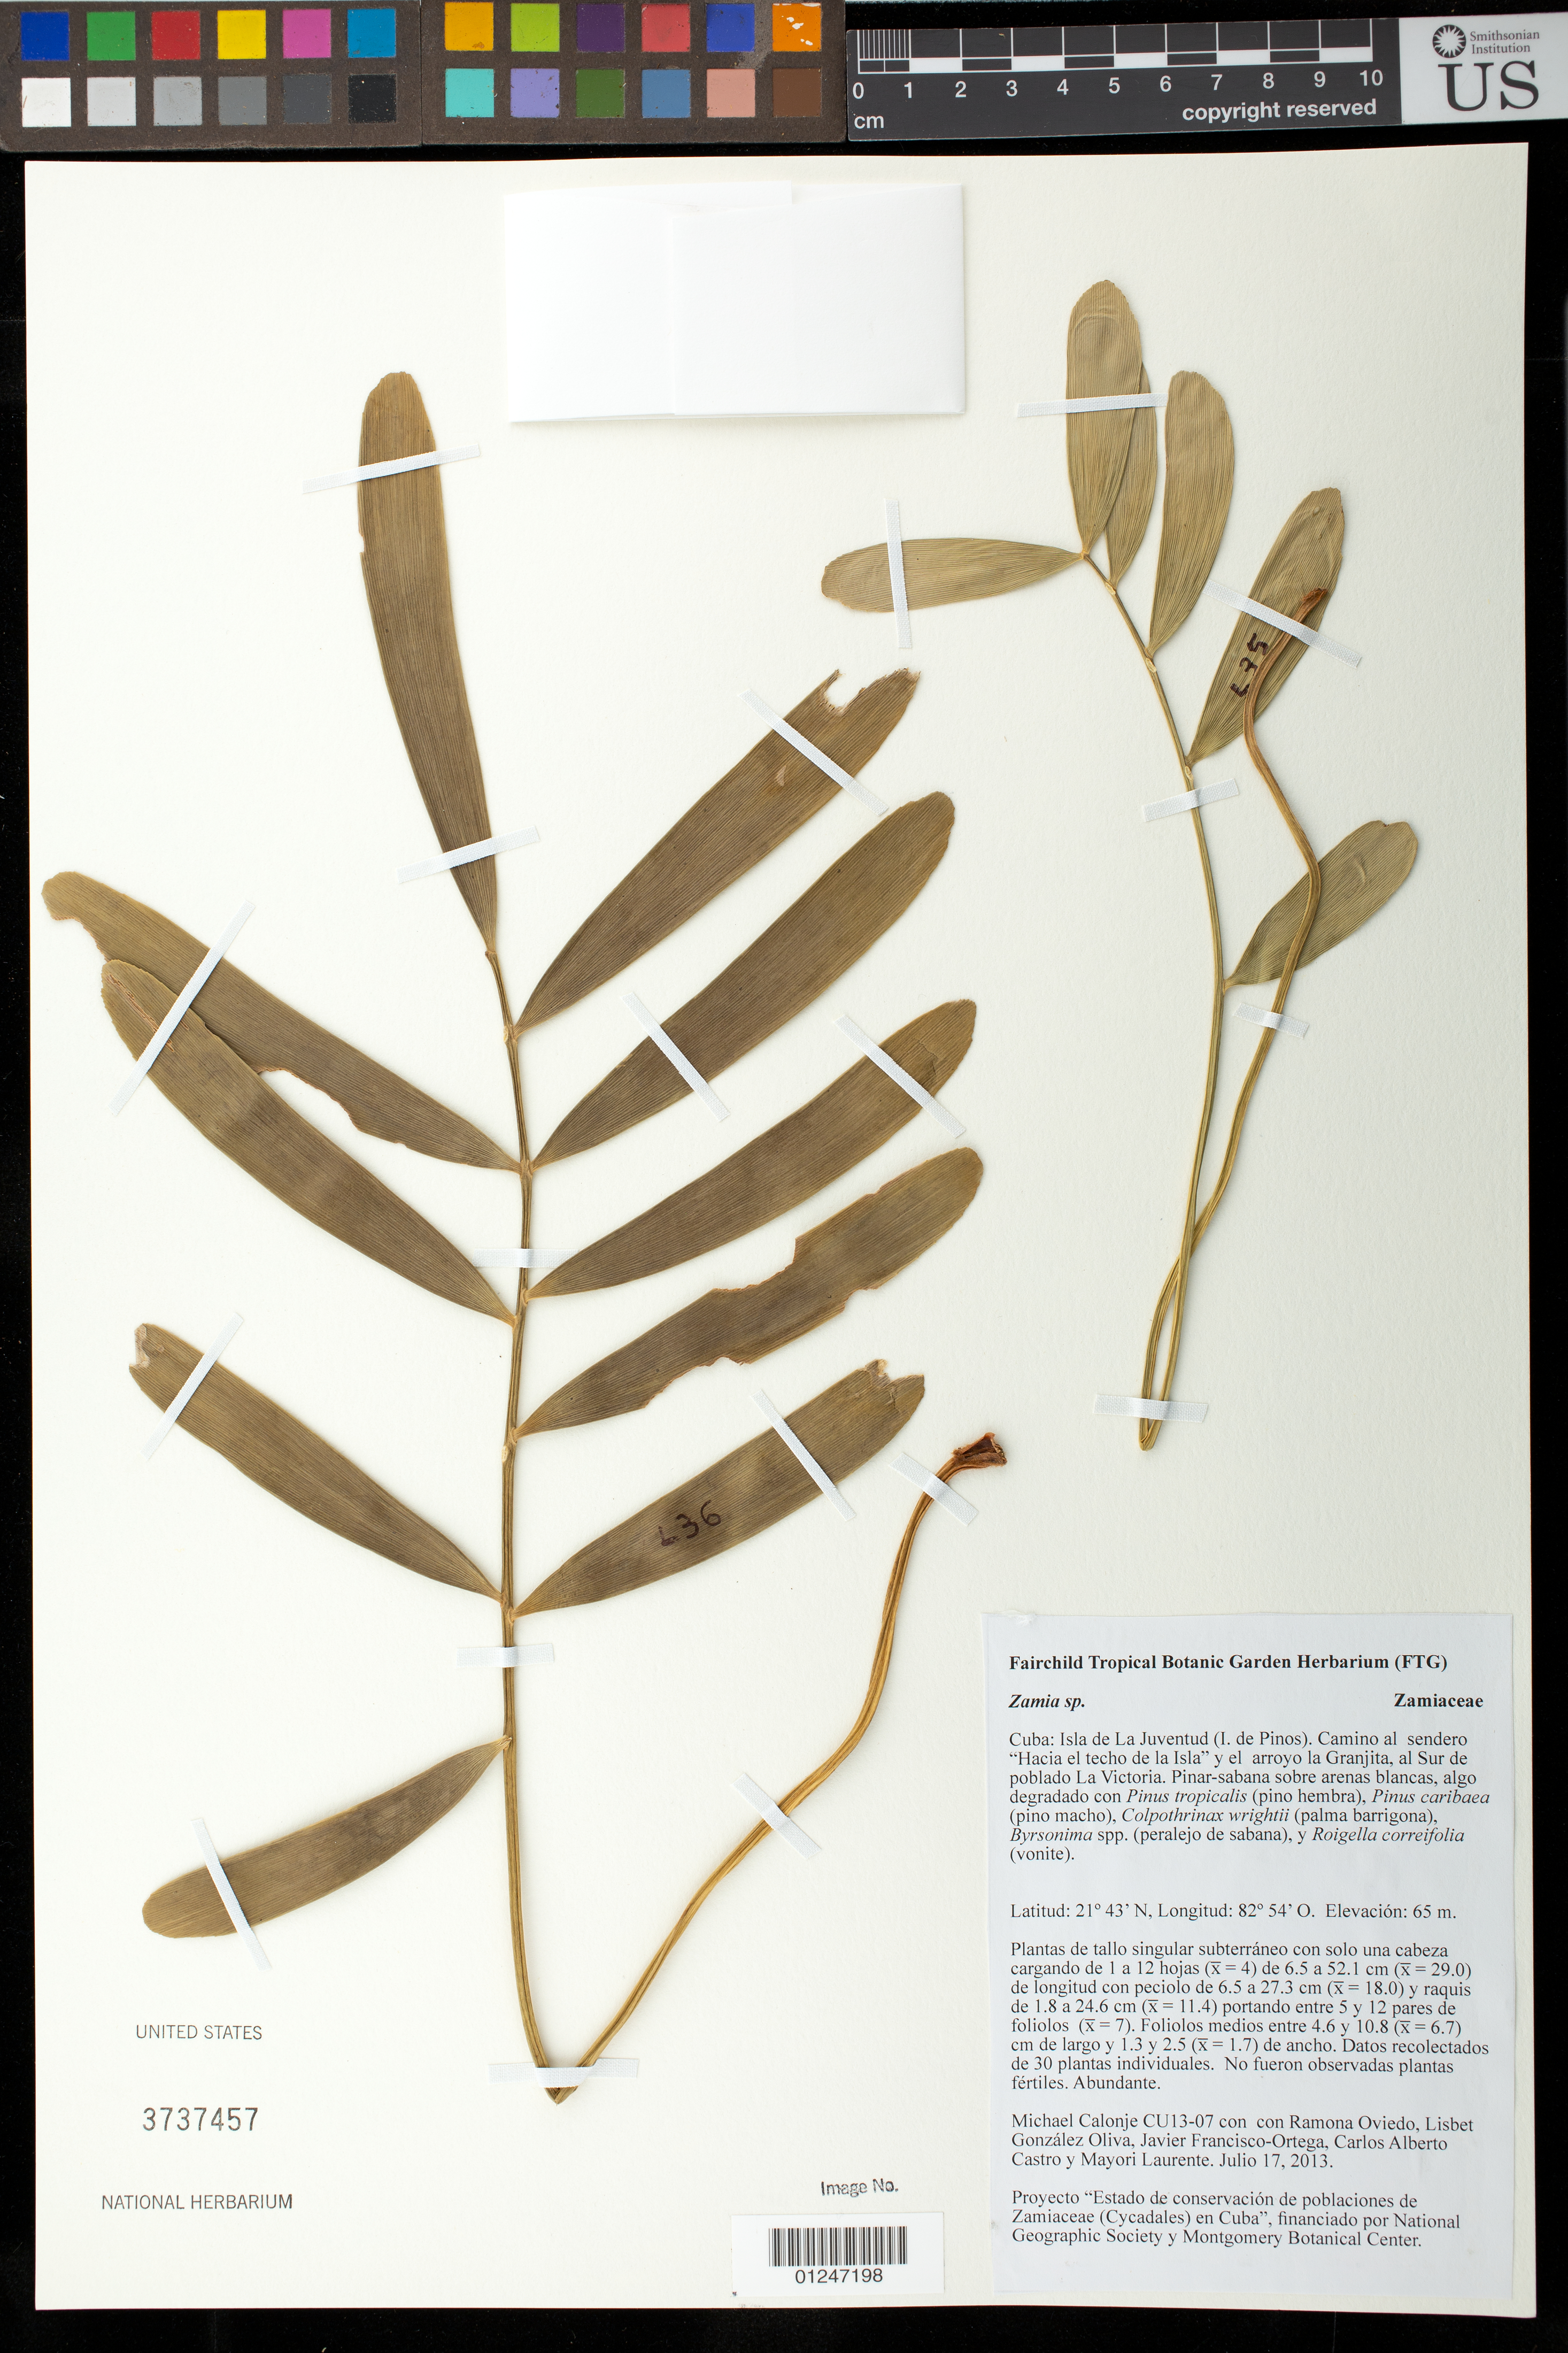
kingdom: Plantae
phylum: Tracheophyta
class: Cycadopsida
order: Cycadales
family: Zamiaceae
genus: Zamia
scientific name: Zamia sp.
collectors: M. Calonje, R. Oviedo, L. Oliva, J. Francisco-Ortega, C. Castro & M. Laurente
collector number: CU13-07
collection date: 2013-07-17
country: Cuba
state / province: Isla de La Juventud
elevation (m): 65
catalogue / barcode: US 3737457